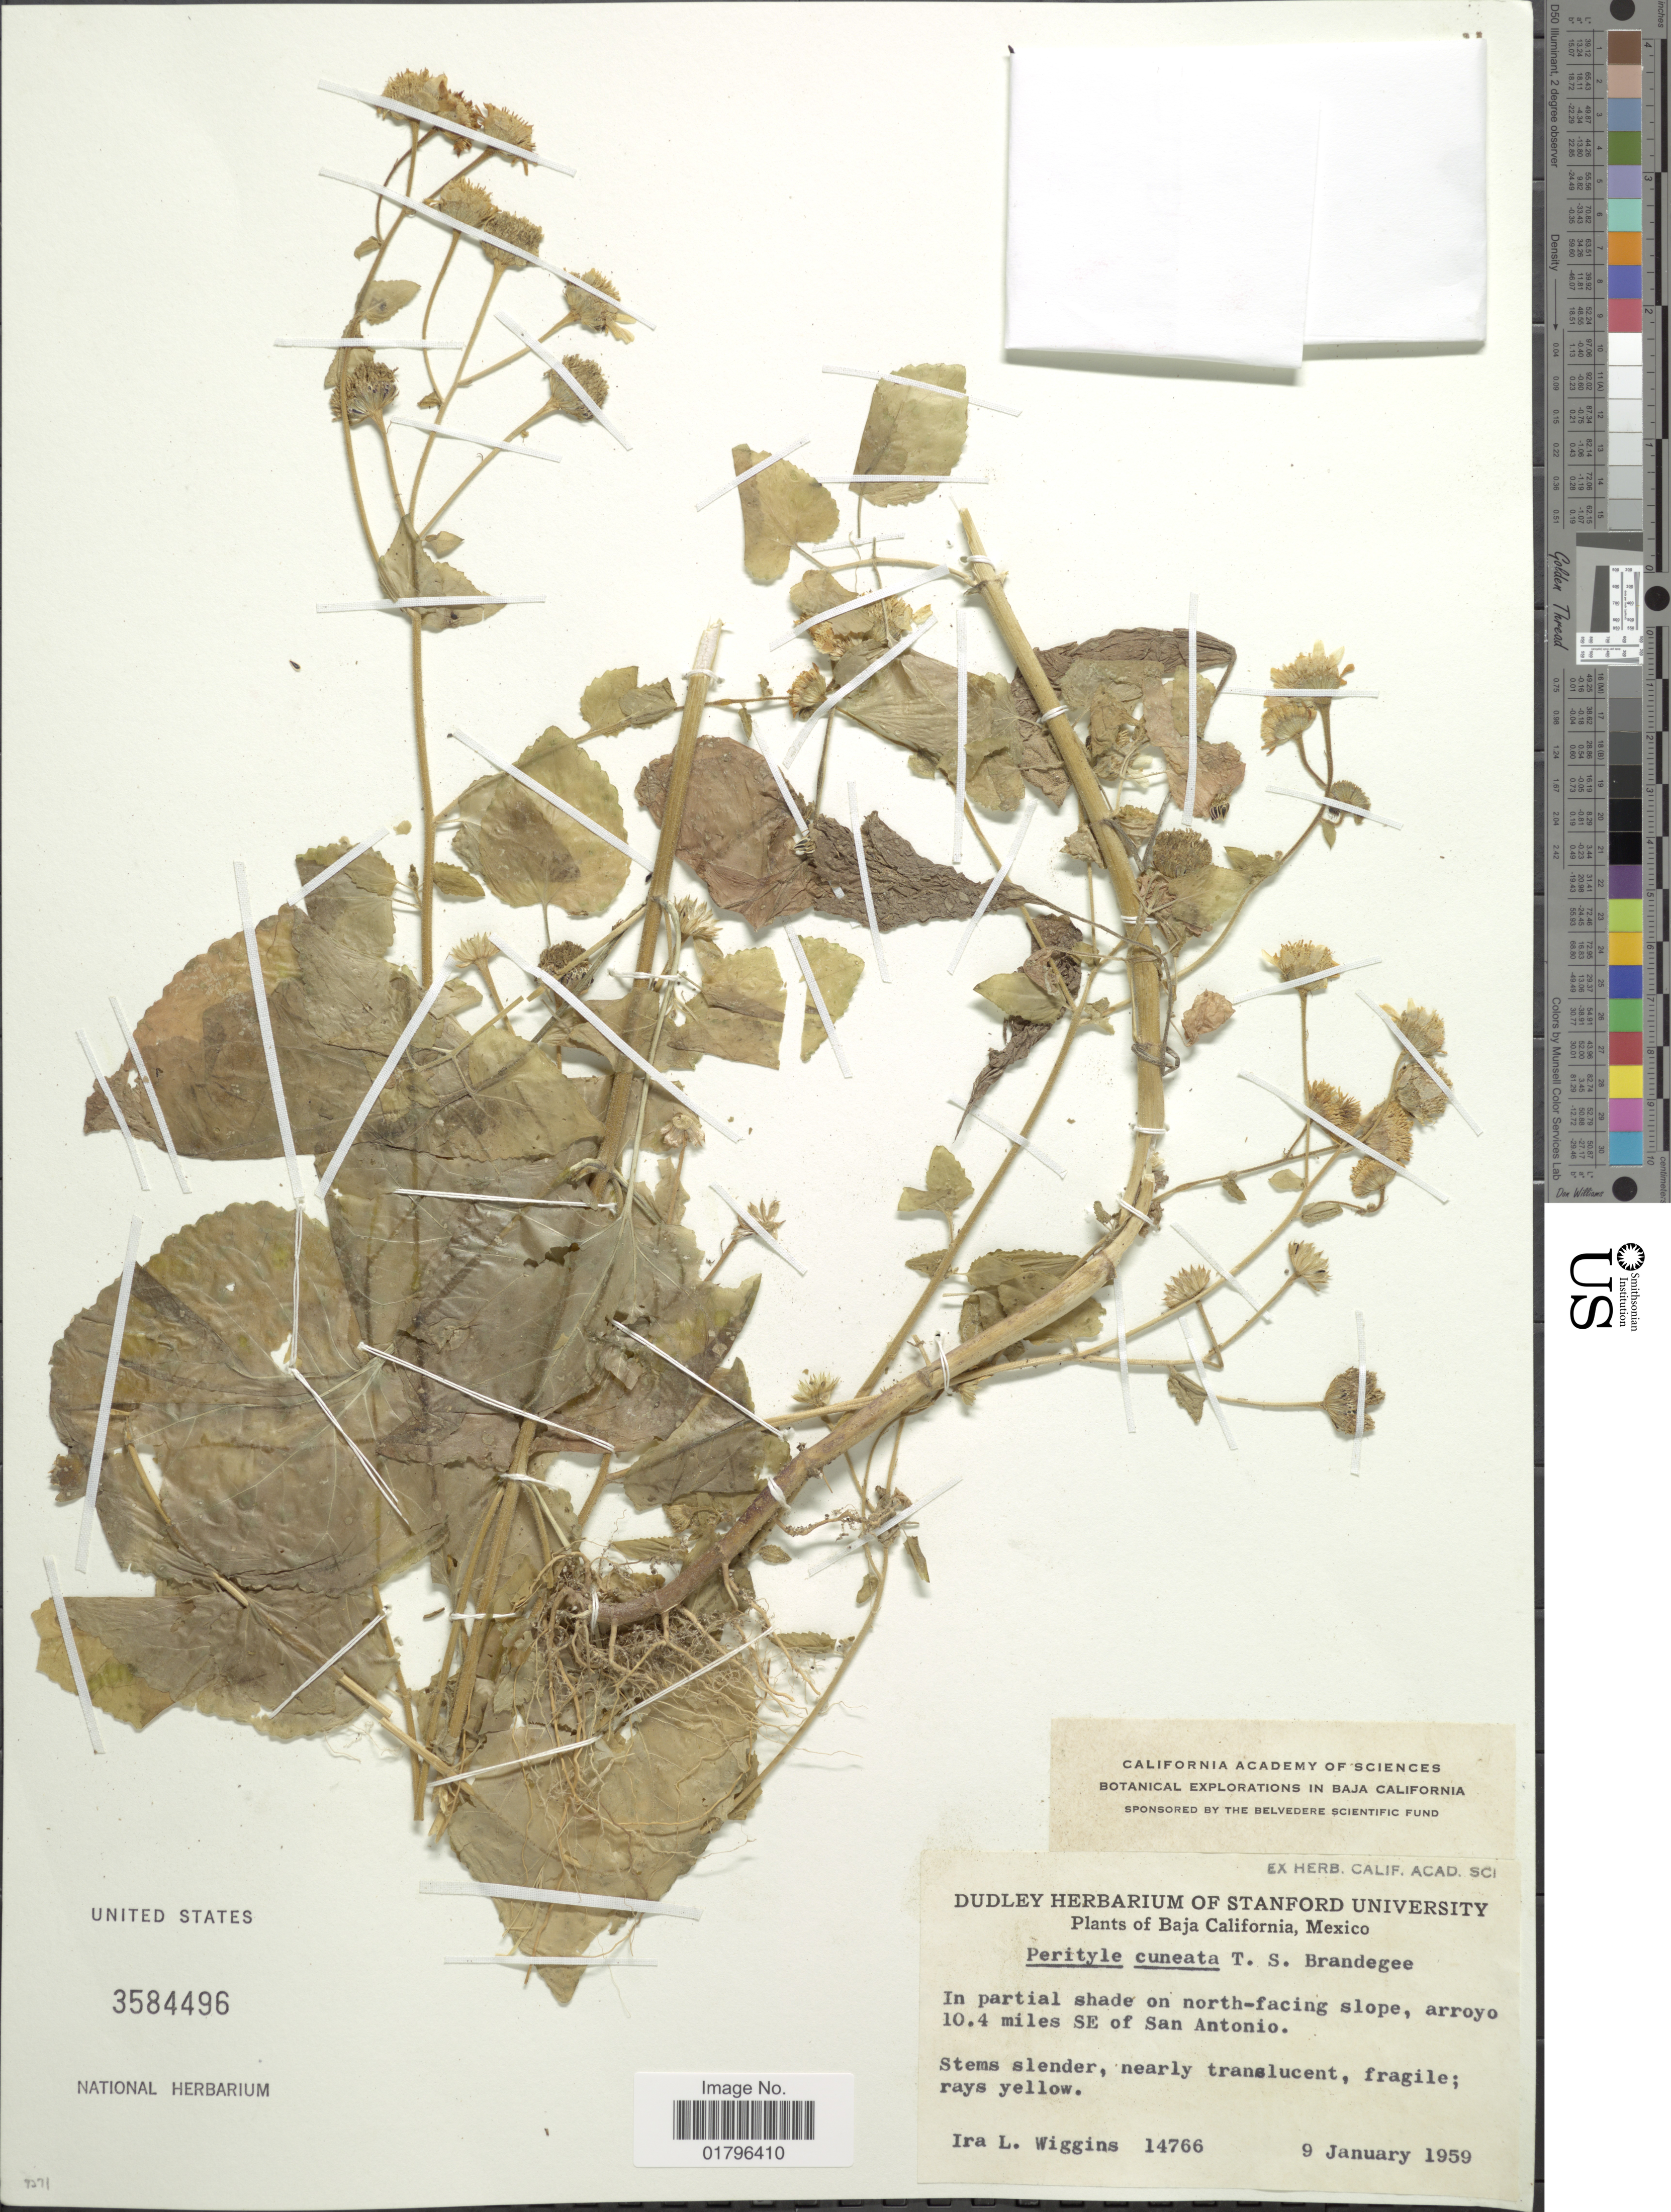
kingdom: Plantae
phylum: Tracheophyta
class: Magnoliopsida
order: Asterales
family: Asteraceae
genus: Perityle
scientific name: Perityle cuneata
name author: Brandegee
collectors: I. L. Wiggins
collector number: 14766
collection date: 1959-01-09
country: Mexico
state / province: Baja California Sur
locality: North-facing slope, arroyo 10.4 miles SE of San Antonio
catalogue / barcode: US 3584496